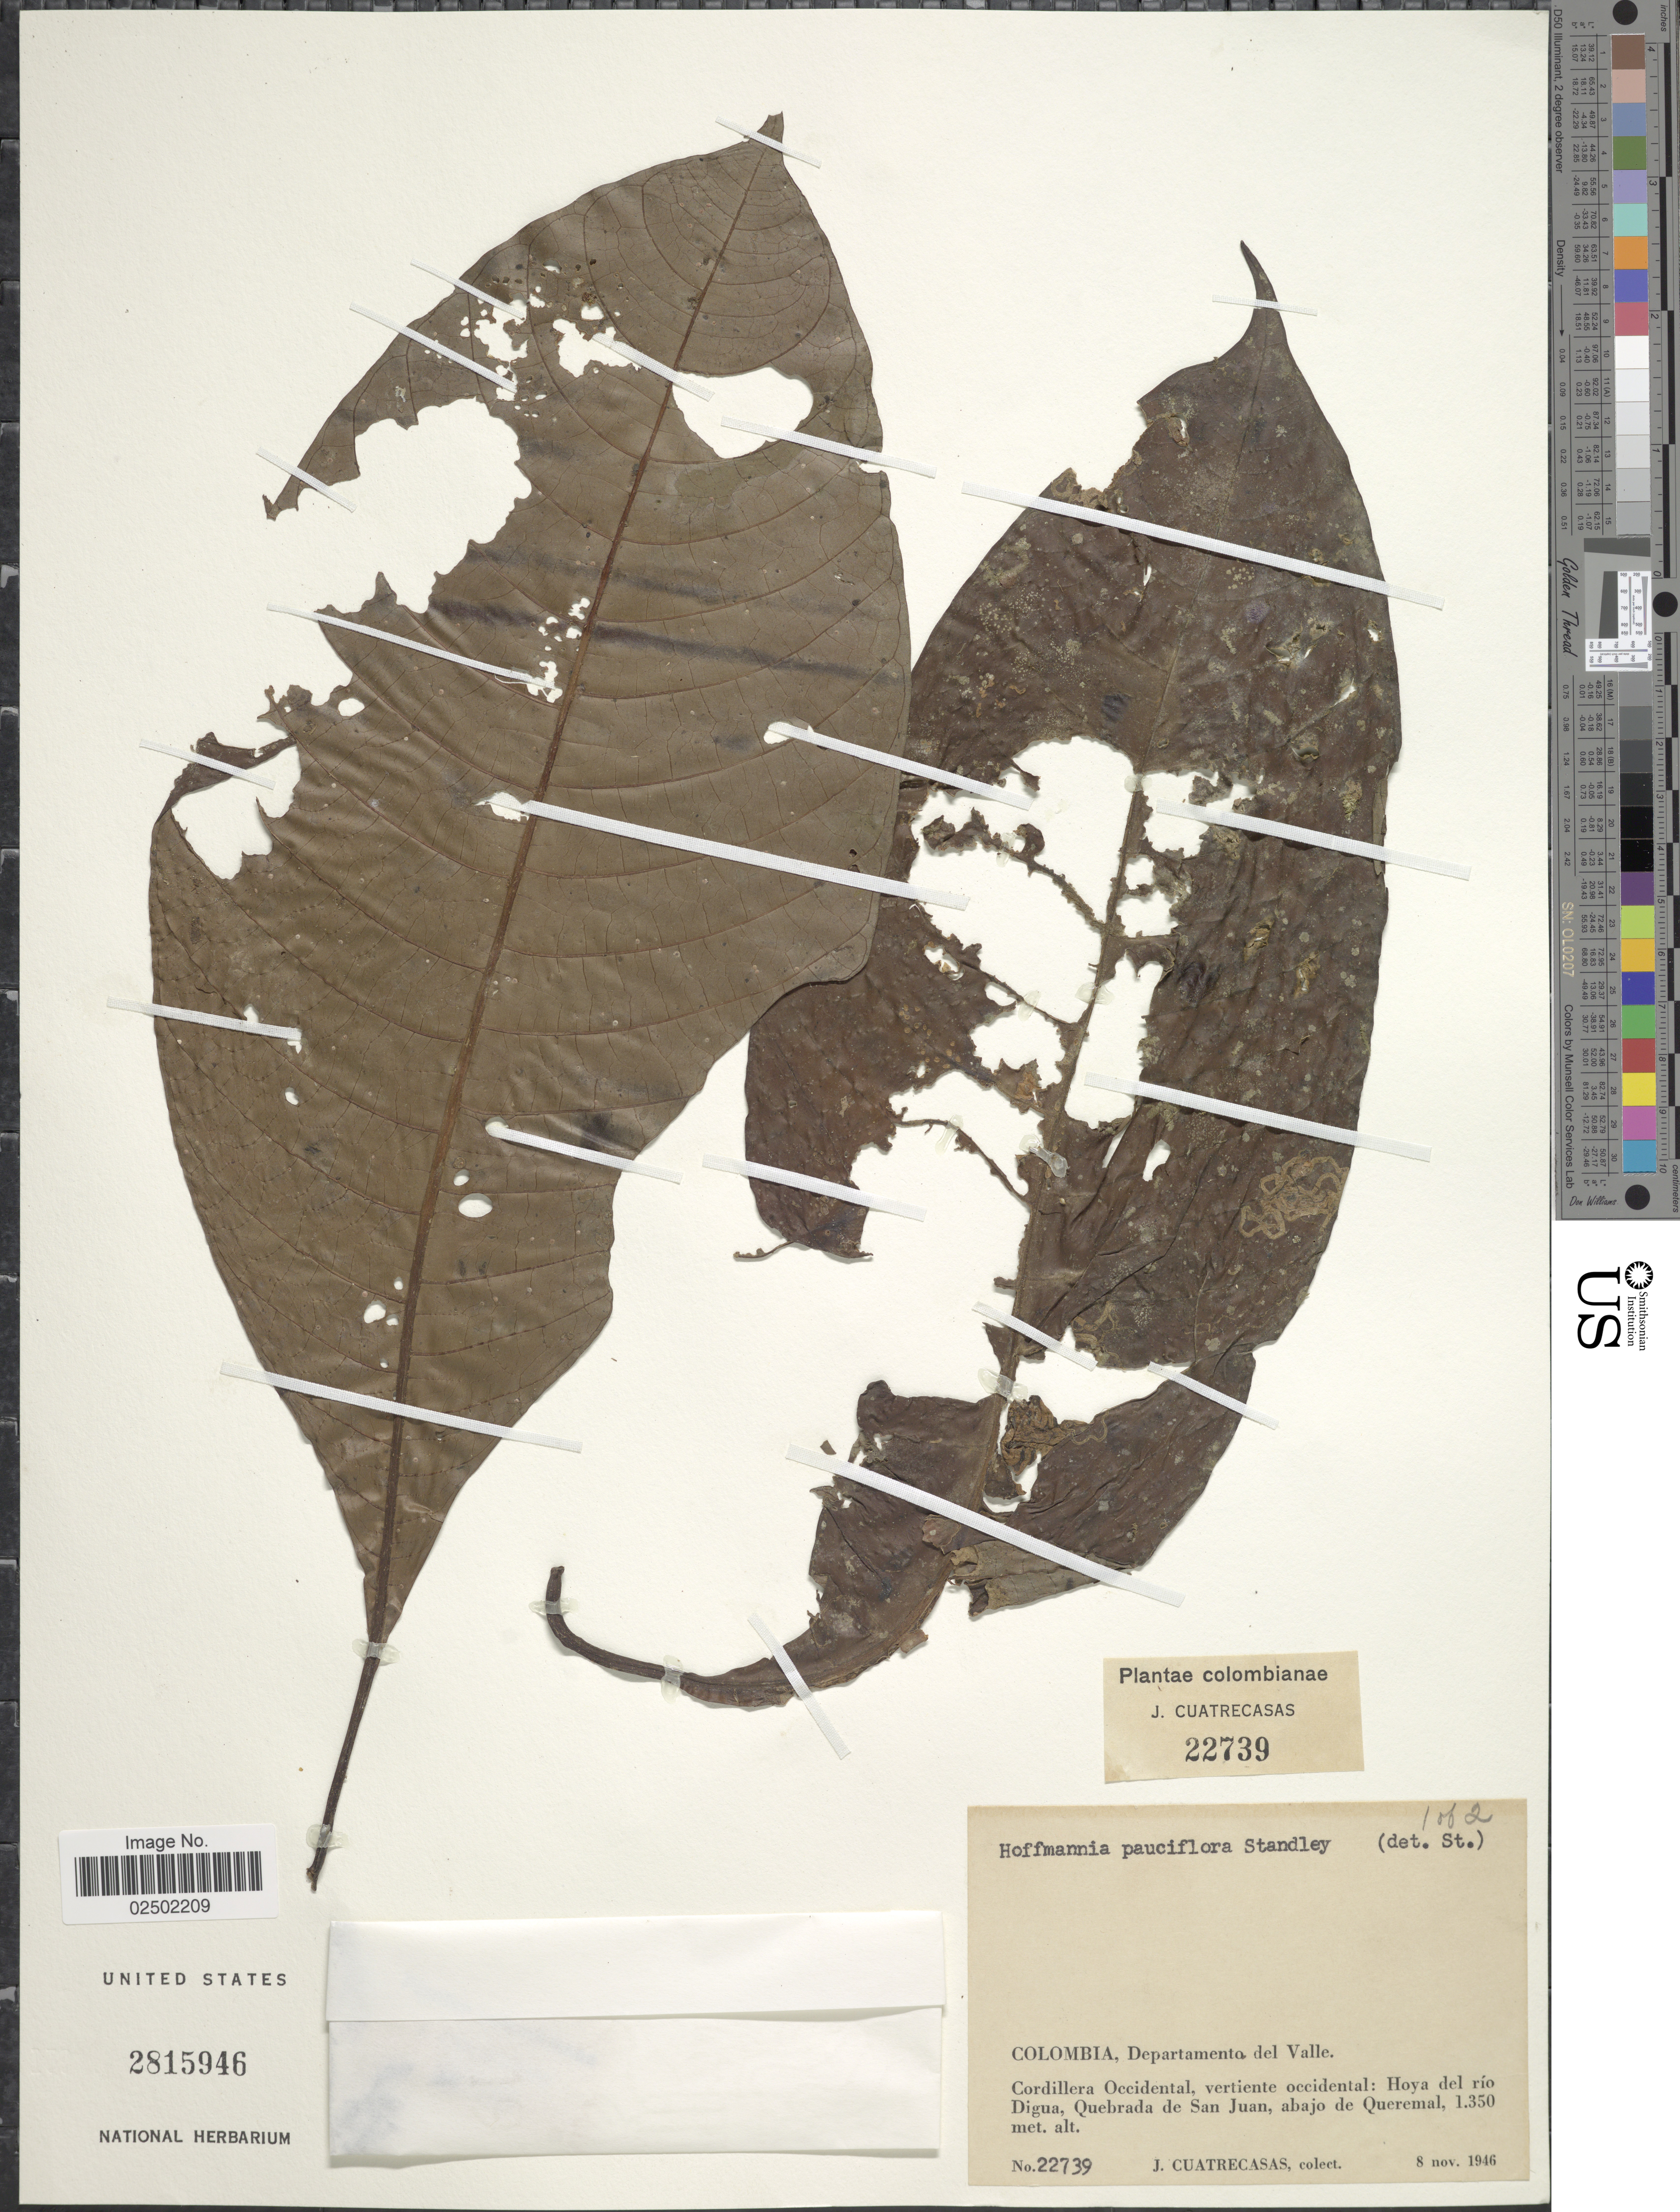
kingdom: Plantae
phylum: Tracheophyta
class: Magnoliopsida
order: Gentianales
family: Rubiaceae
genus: Hoffmannia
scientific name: Hoffmannia pauciflora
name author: Standl.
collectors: J. Cuatrecasas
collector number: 22739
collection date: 1946-11-08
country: Colombia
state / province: Valle del Cauca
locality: Colombia, Departamento del Valle, Cordillera Occidental, vertiente occidental, Hoya del rio Digua, Quebrada dean Juan, abajo de Queremal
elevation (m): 1350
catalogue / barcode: US 2815946